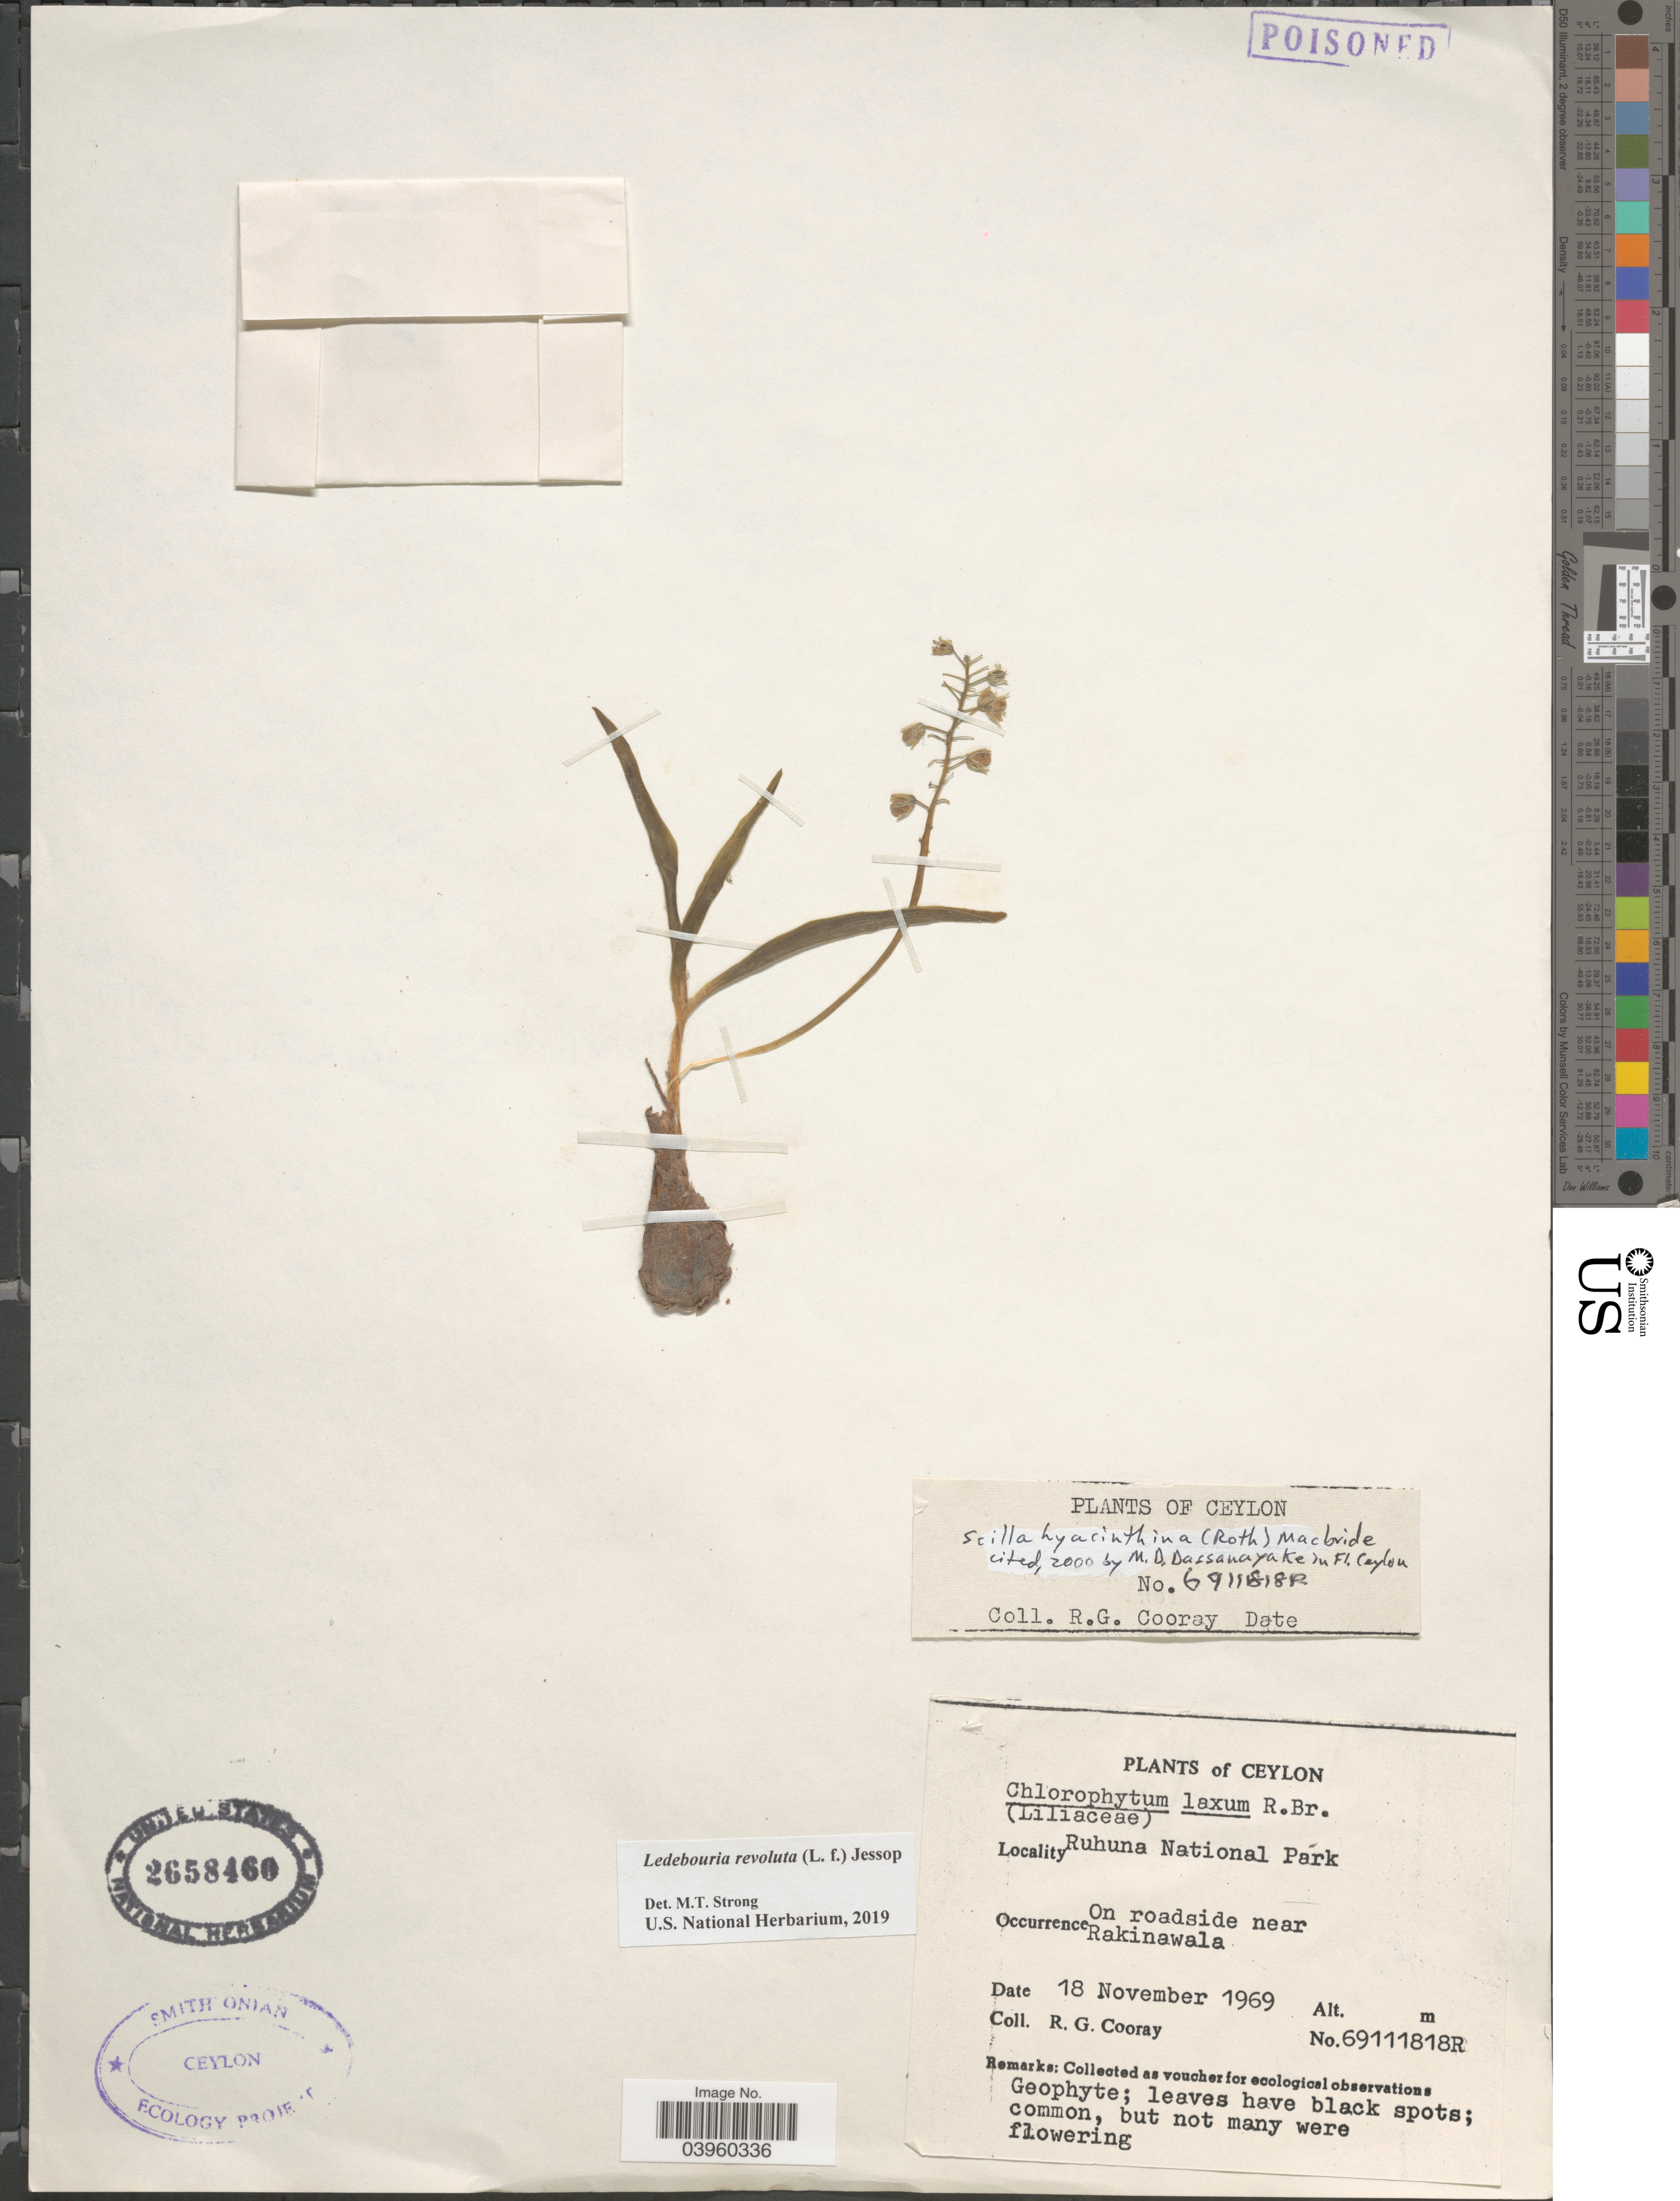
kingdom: Plantae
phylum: Tracheophyta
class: Liliopsida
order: Asparagales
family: Asparagaceae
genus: Ledebouria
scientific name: Ledebouria revoluta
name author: (L. f.) Jessop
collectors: R. Cooray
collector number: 69111818R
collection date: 1969-11-18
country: Sri Lanka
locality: Ceylon. Ruhuna National Park. On roadside near Rakinawala.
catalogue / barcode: US 2658460